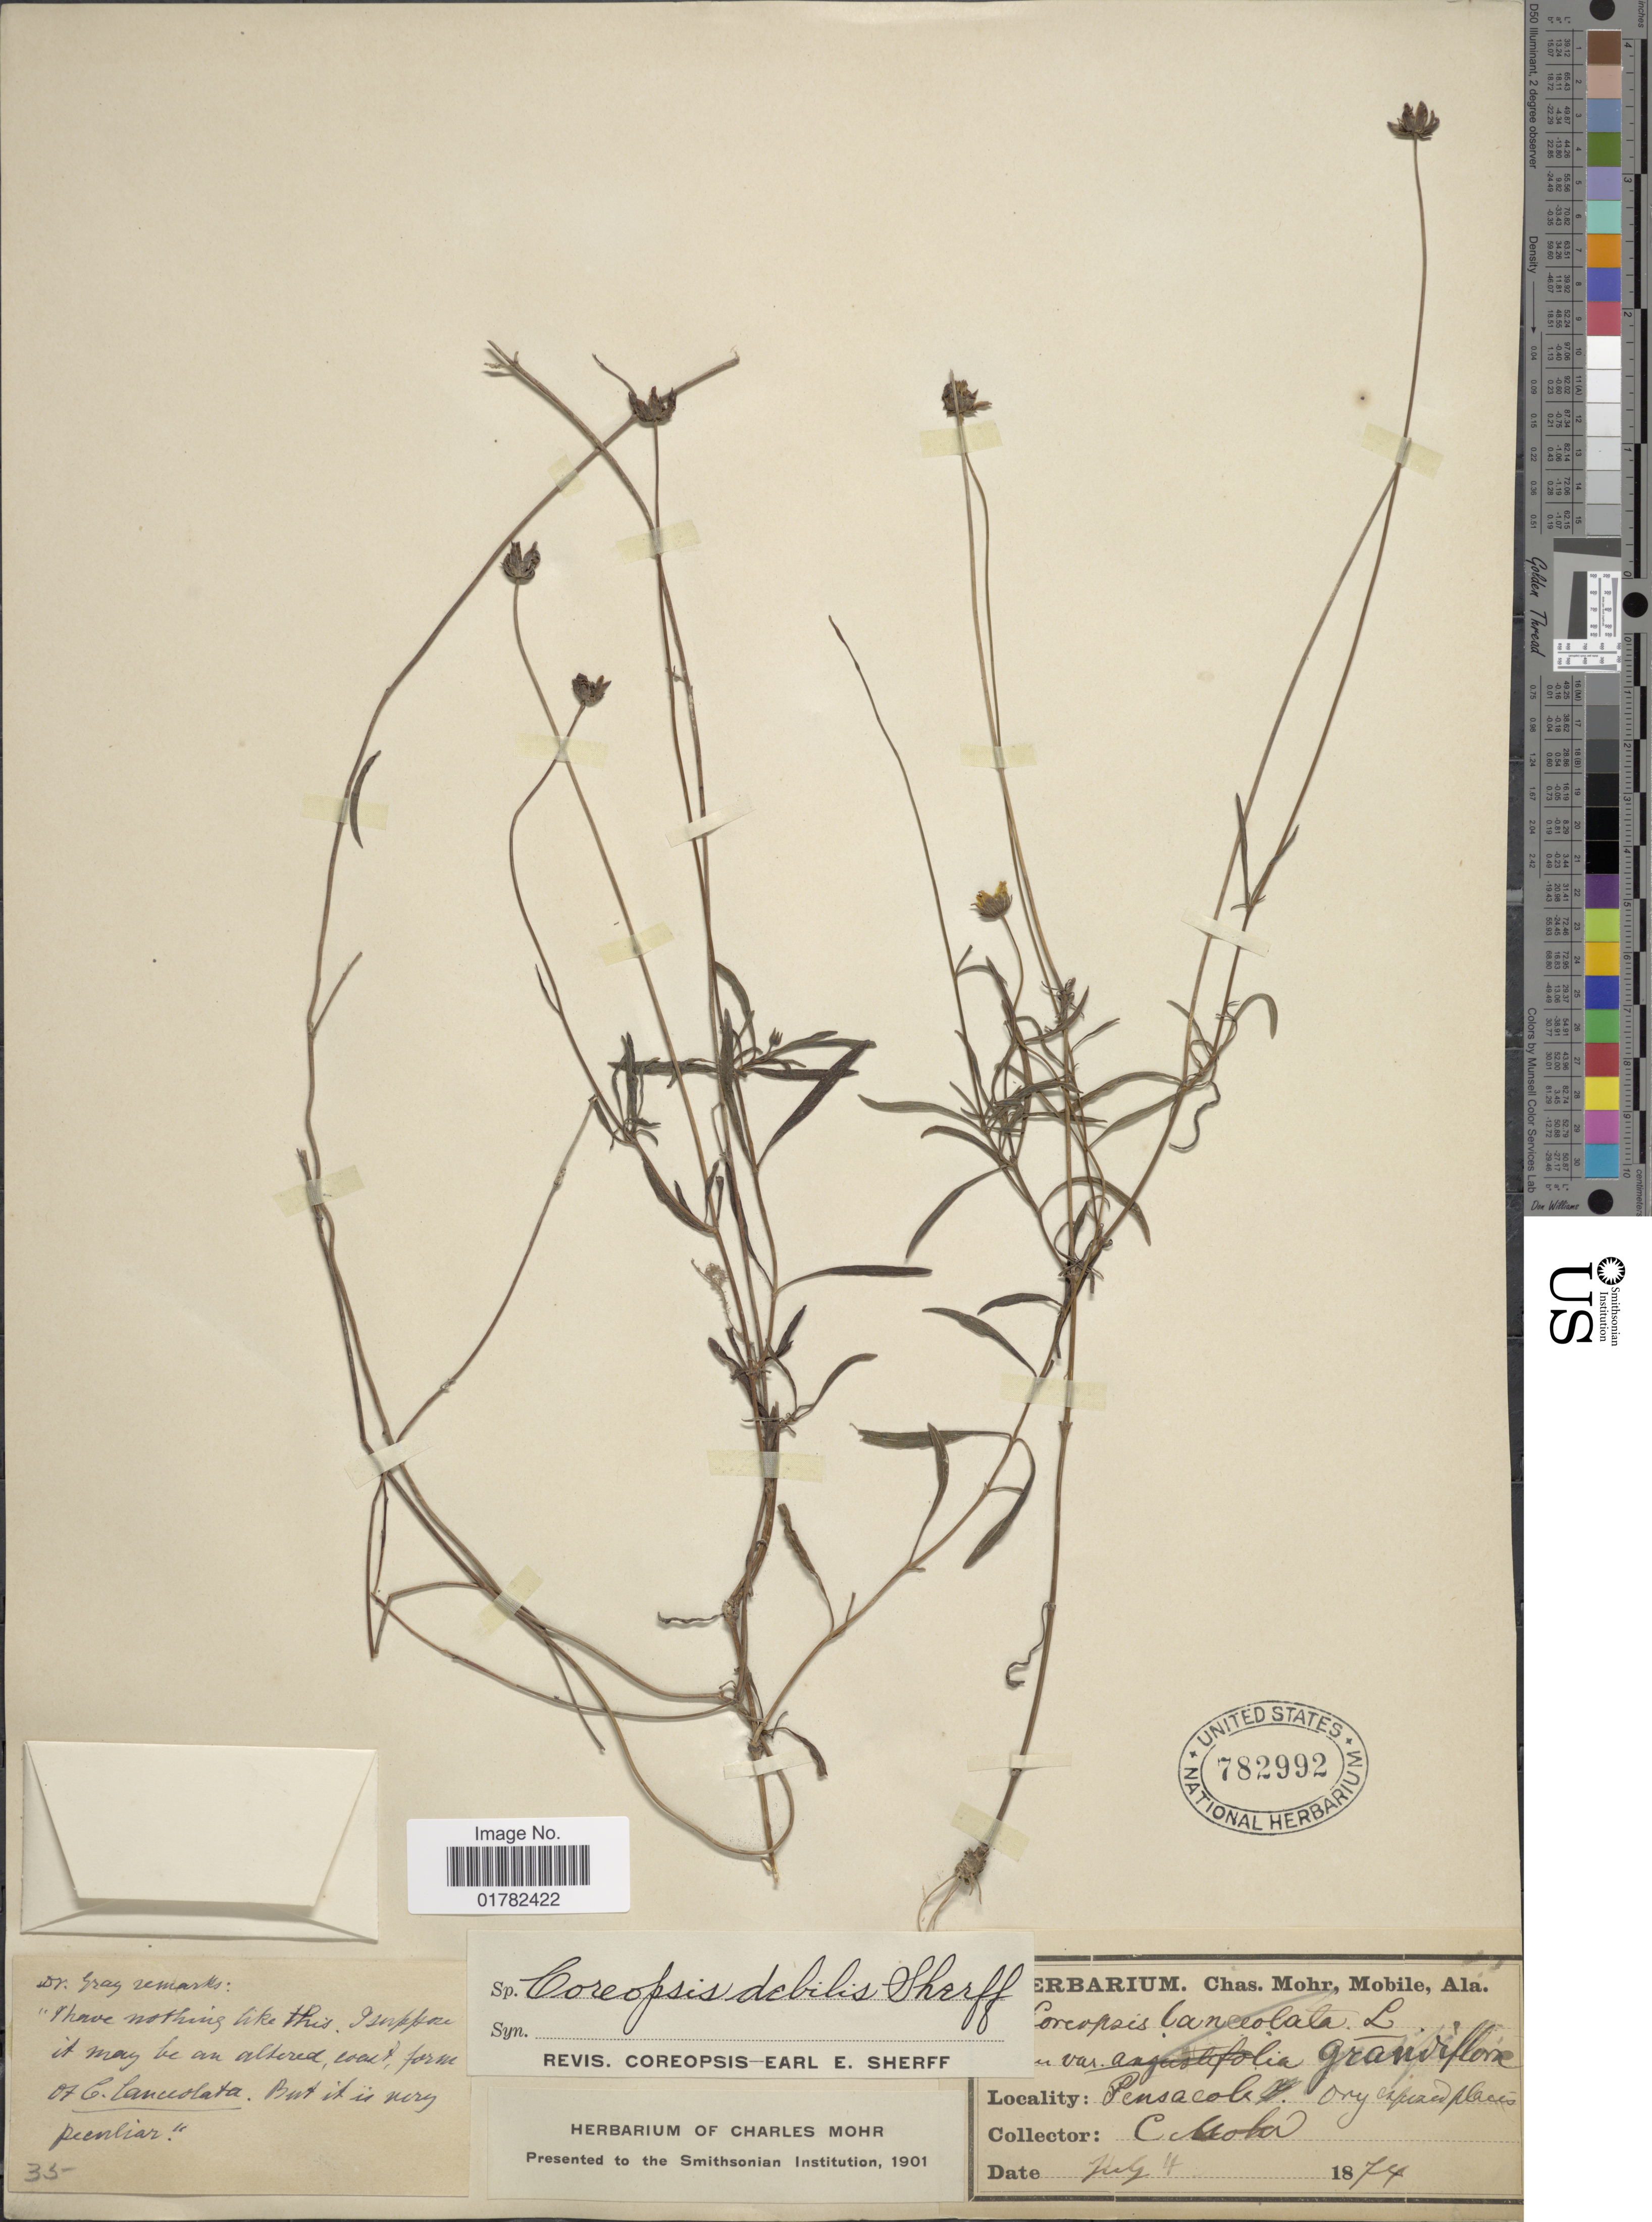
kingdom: Plantae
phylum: Tracheophyta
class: Magnoliopsida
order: Asterales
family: Asteraceae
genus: Coreopsis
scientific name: Coreopsis debilis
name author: Sherff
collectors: C. T. Mohr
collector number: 35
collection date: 1874-07-04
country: United States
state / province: Florida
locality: Pensacola, dry open places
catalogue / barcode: US 782992